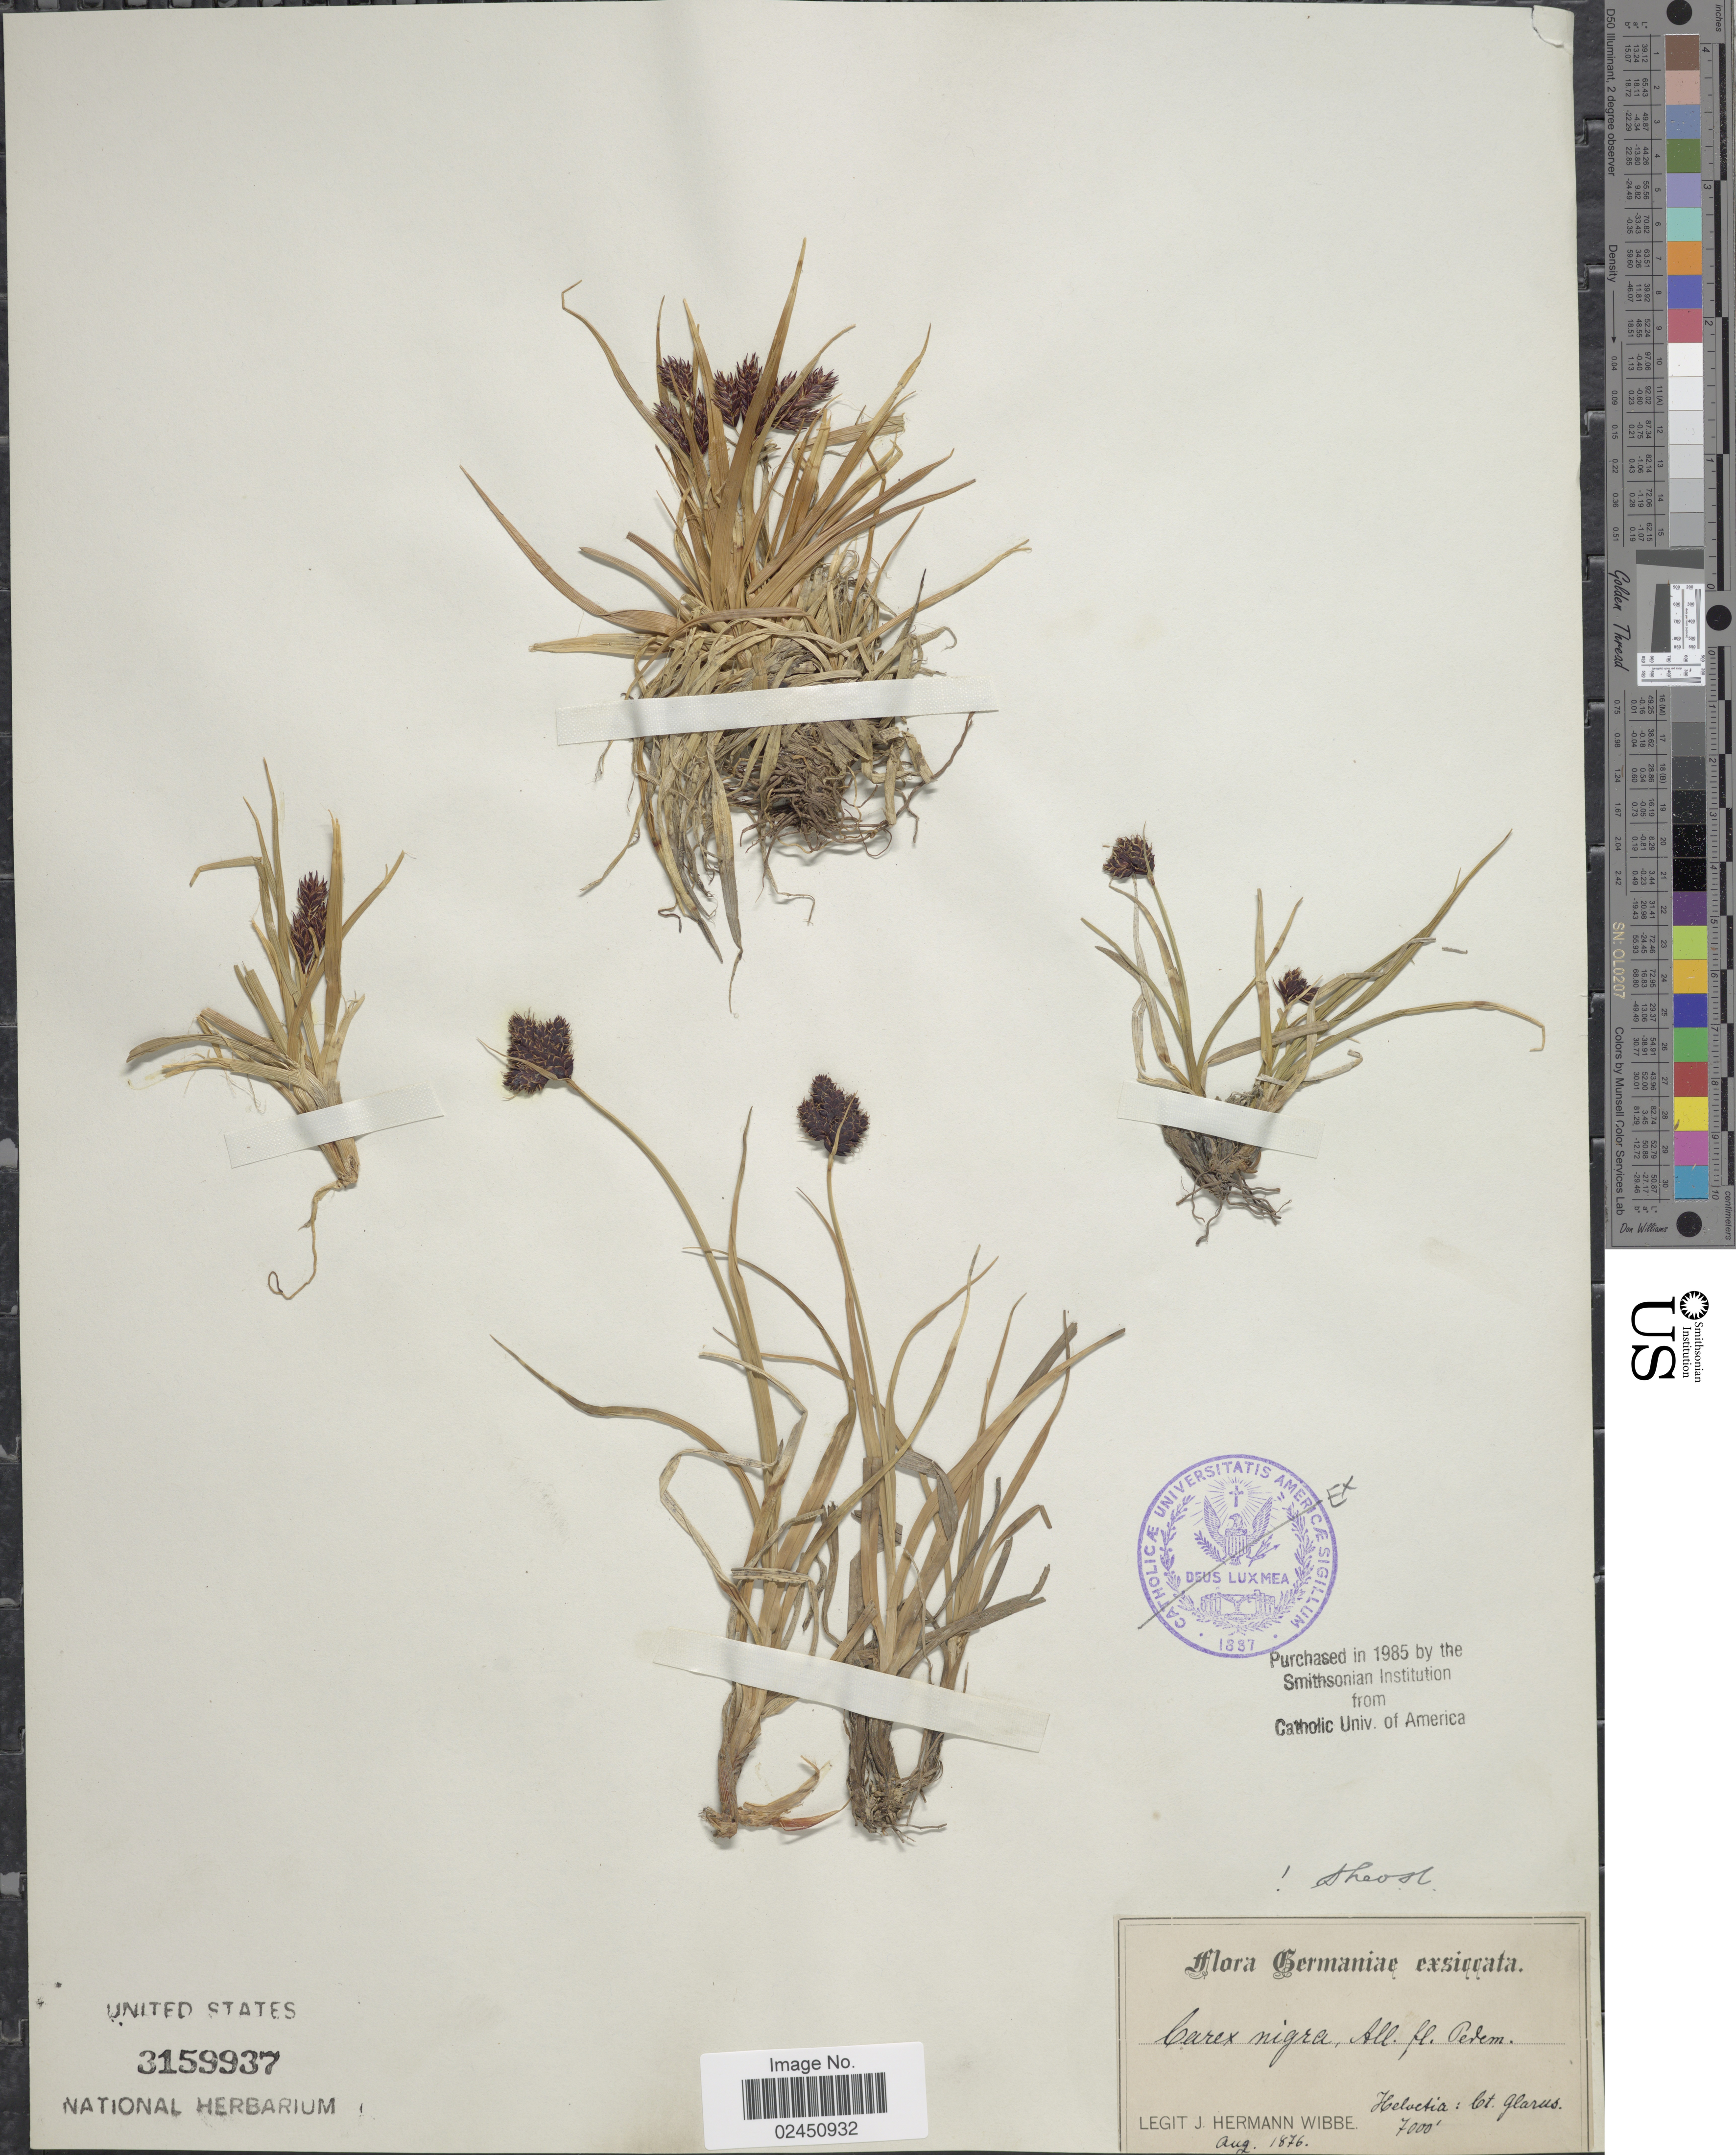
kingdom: Plantae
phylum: Tracheophyta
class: Liliopsida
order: Poales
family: Cyperaceae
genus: Carex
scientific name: Carex parviflora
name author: Host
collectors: J. Wibbe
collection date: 1876-08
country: Switzerland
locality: Germaniae, Helvetica: Ct. Glarus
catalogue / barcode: US 3159937